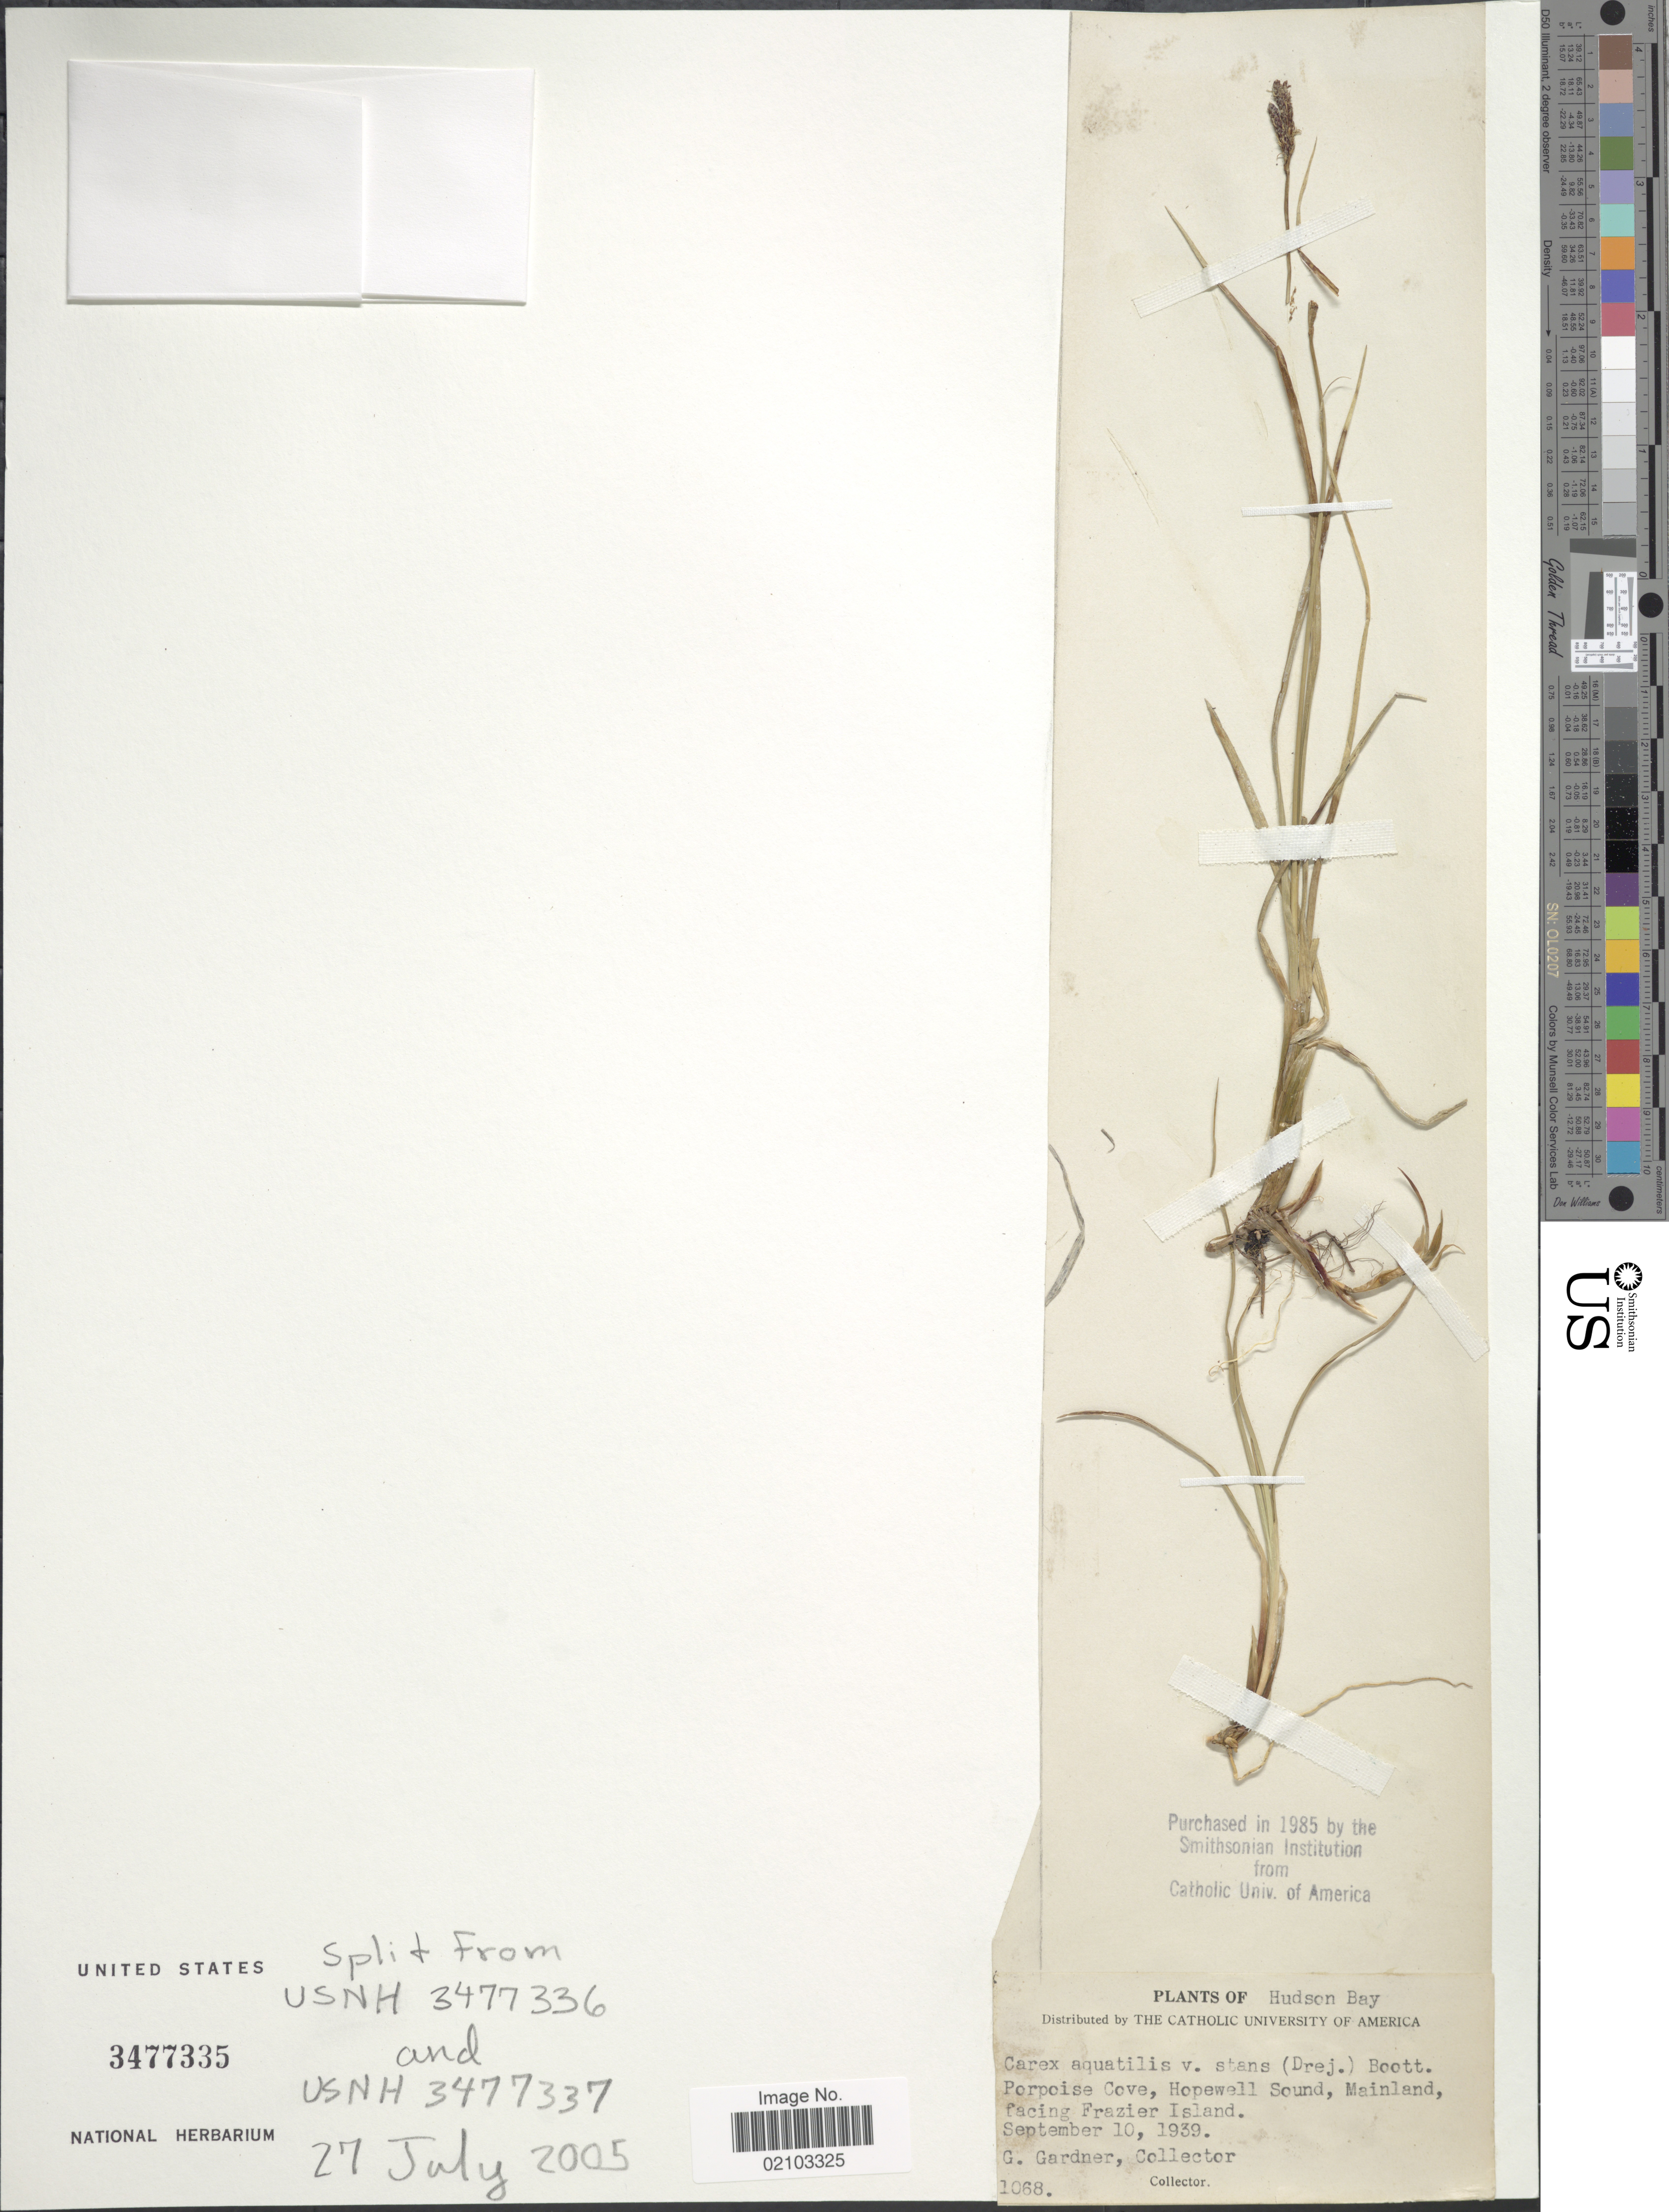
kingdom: Plantae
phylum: Tracheophyta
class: Liliopsida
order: Poales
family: Cyperaceae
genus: Carex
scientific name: Carex aquatilis var. minor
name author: Boott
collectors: G. Gardner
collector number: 1068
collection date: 1939-09-10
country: Canada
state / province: Quebec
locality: Hudson Bay. Porpoise Cove, Hopewell Sound, Mainland, facing Frazier Island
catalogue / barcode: US 3477335